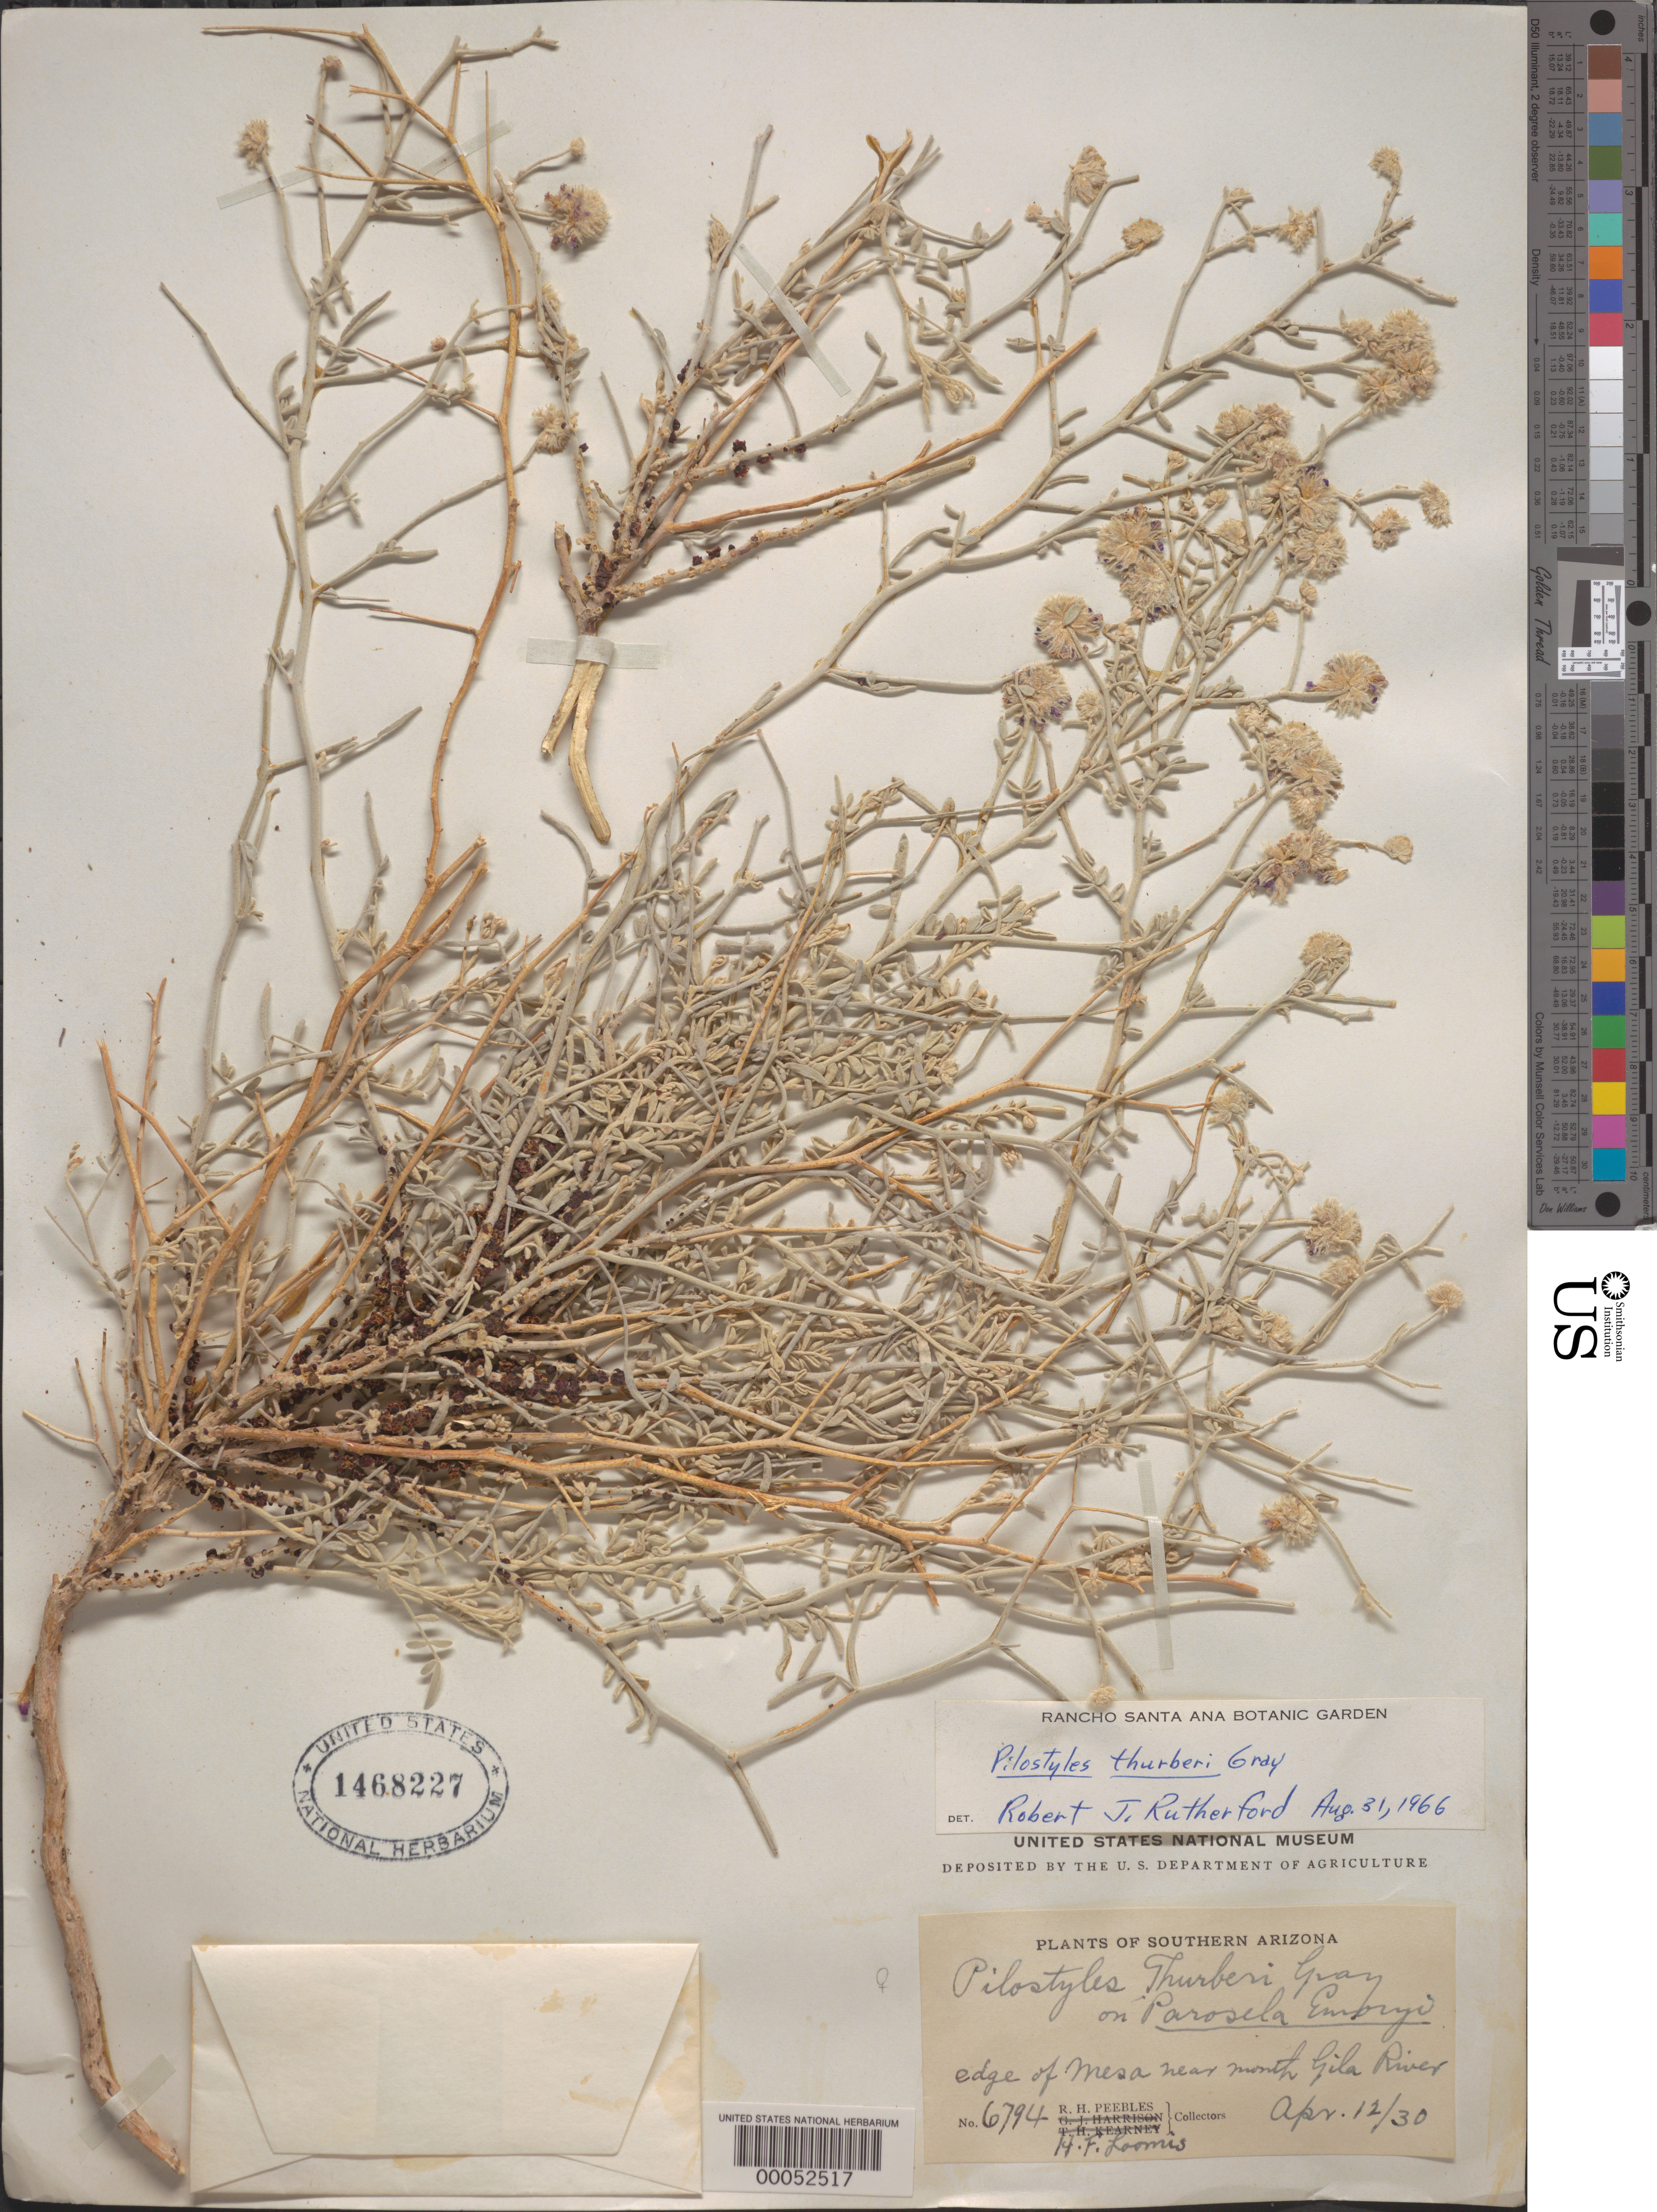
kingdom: Plantae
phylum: Tracheophyta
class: Magnoliopsida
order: Cucurbitales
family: Apodanthaceae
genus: Pilostyles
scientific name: Pilostyles thurberi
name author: A. Gray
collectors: R. H. Peebles & H. F. Loomis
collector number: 6794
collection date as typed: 12 Apr 1930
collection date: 1930-04-12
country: United States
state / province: Arizona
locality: Southern arizona, near mouth of gila river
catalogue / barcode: US 1468227